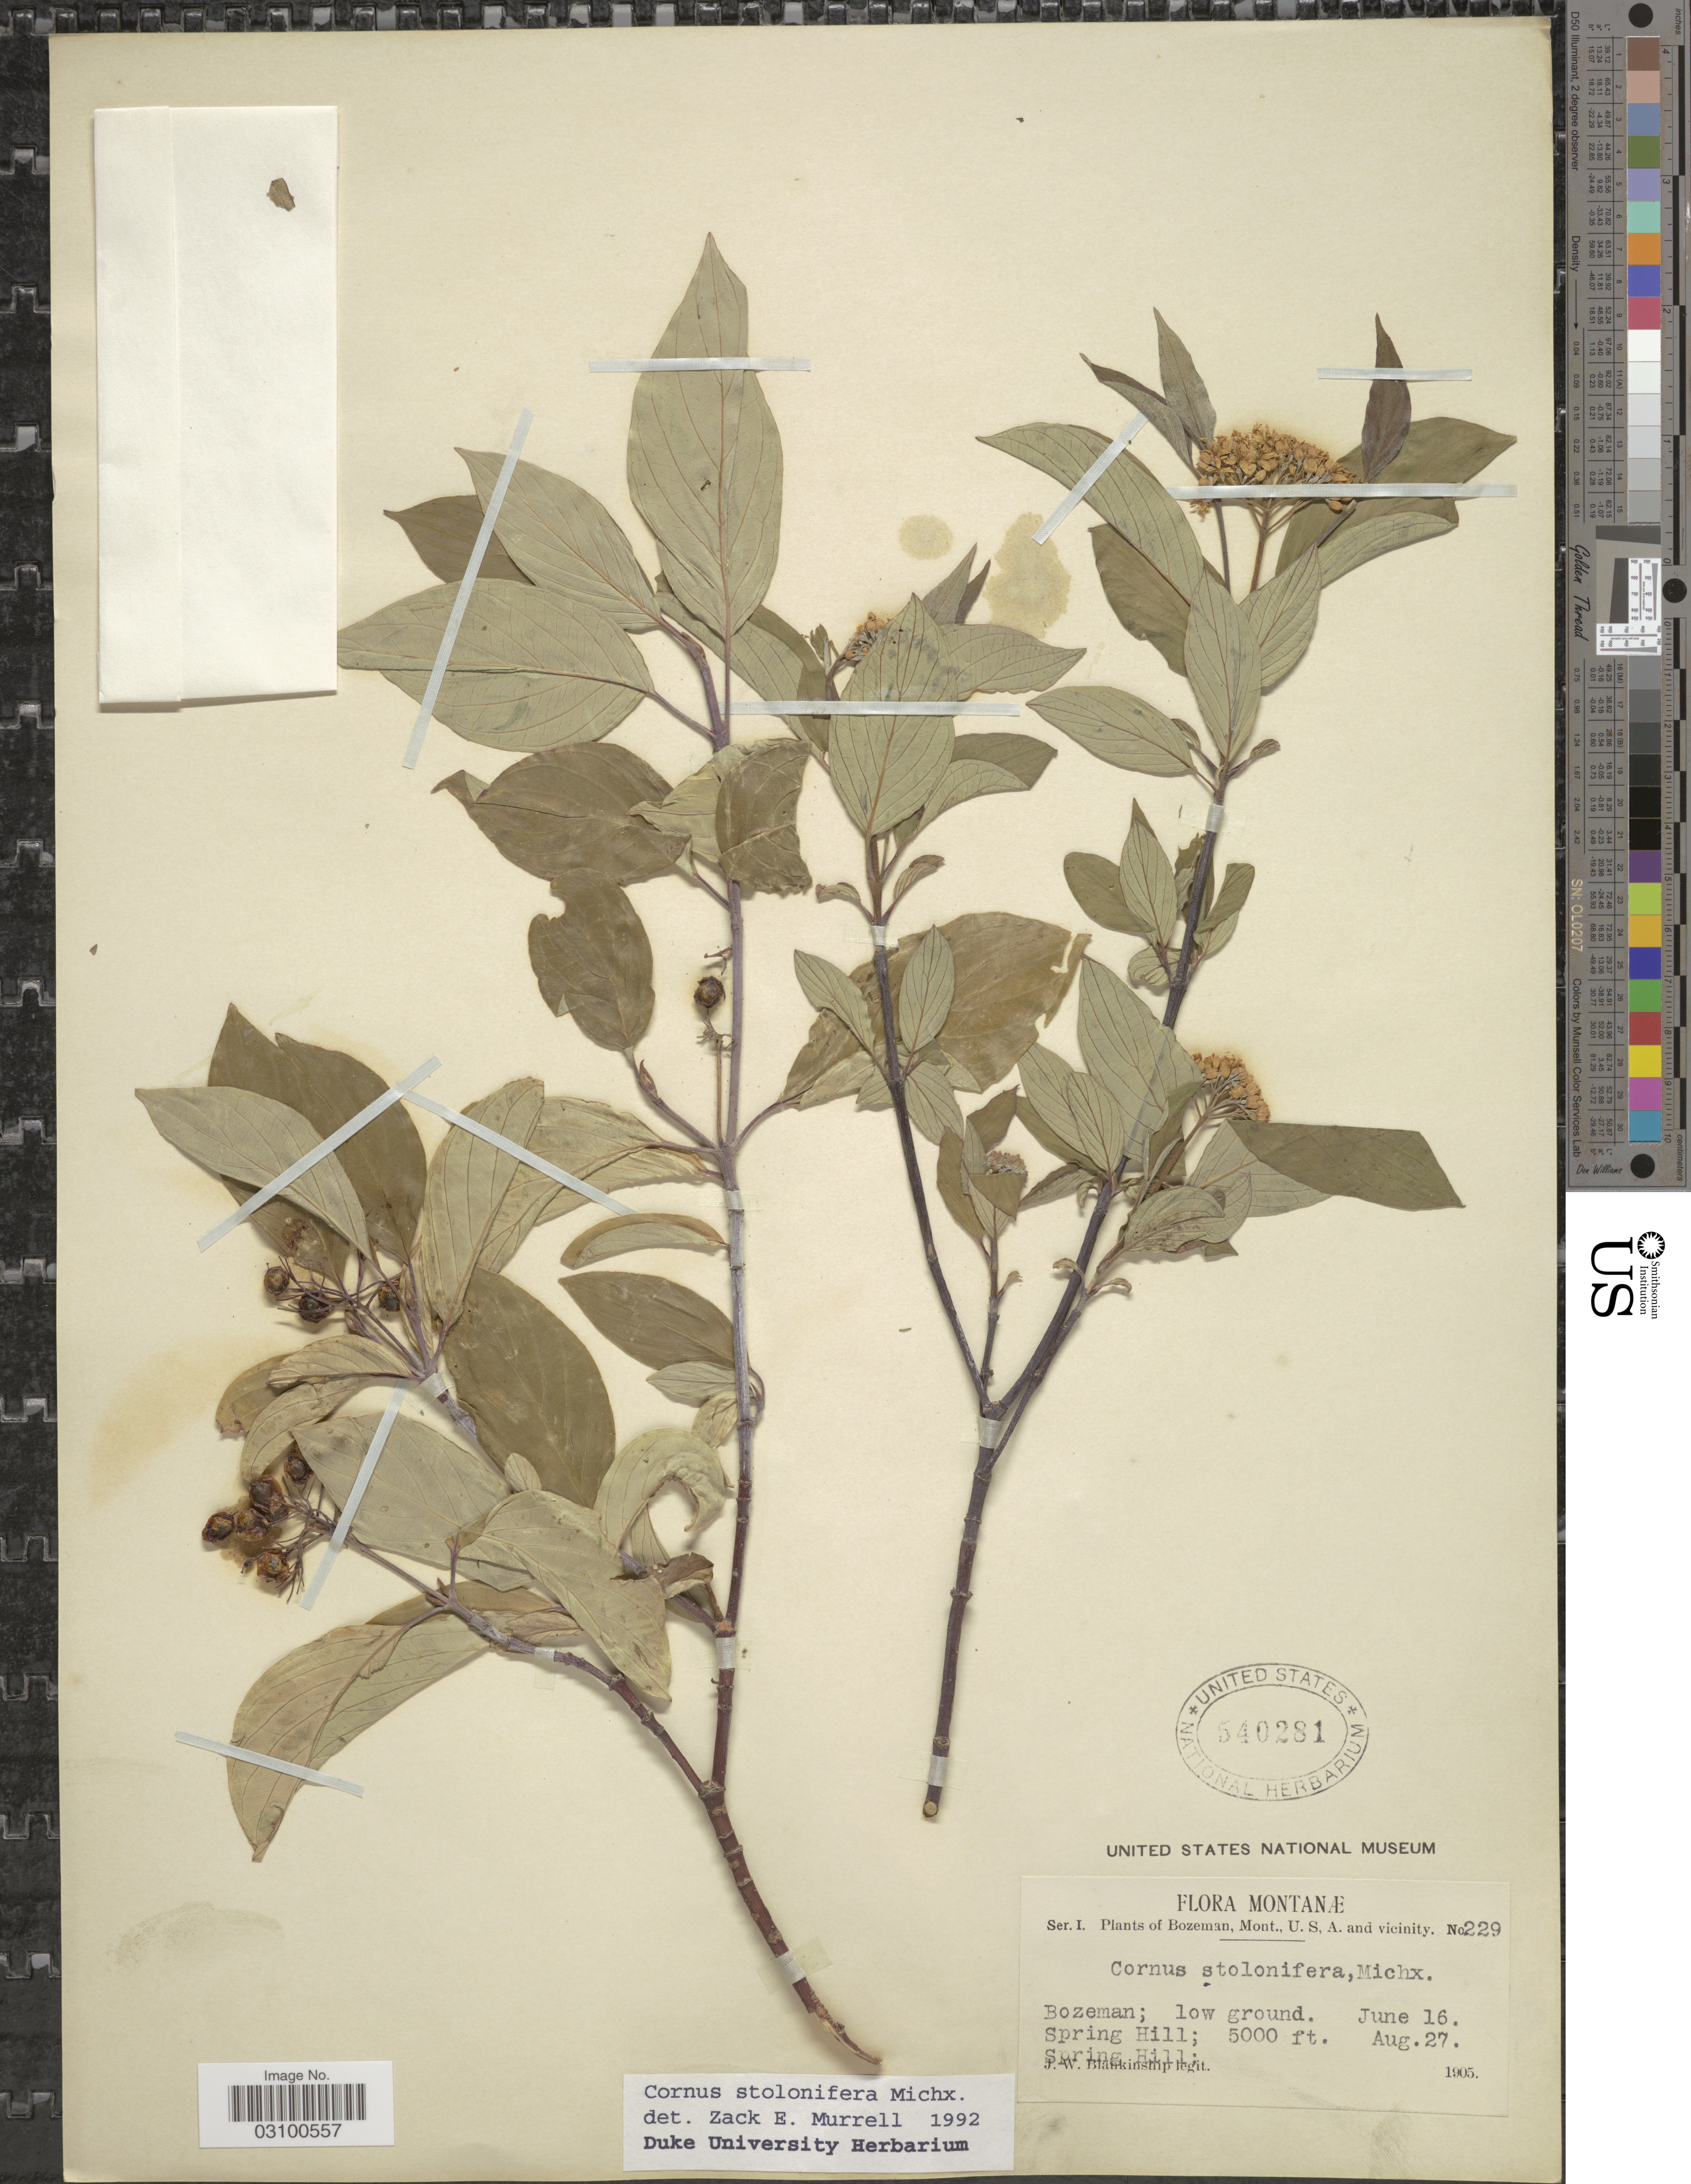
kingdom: Plantae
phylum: Tracheophyta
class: Magnoliopsida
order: Cornales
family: Cornaceae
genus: Cornus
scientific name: Cornus sericea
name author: L.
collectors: J. W. Blankinship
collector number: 229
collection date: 1905-06-16/1905-08-27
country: United States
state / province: Montana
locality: Montanæ. U. S, A. and vicinity. Bozeman.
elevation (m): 1524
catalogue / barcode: US 540281